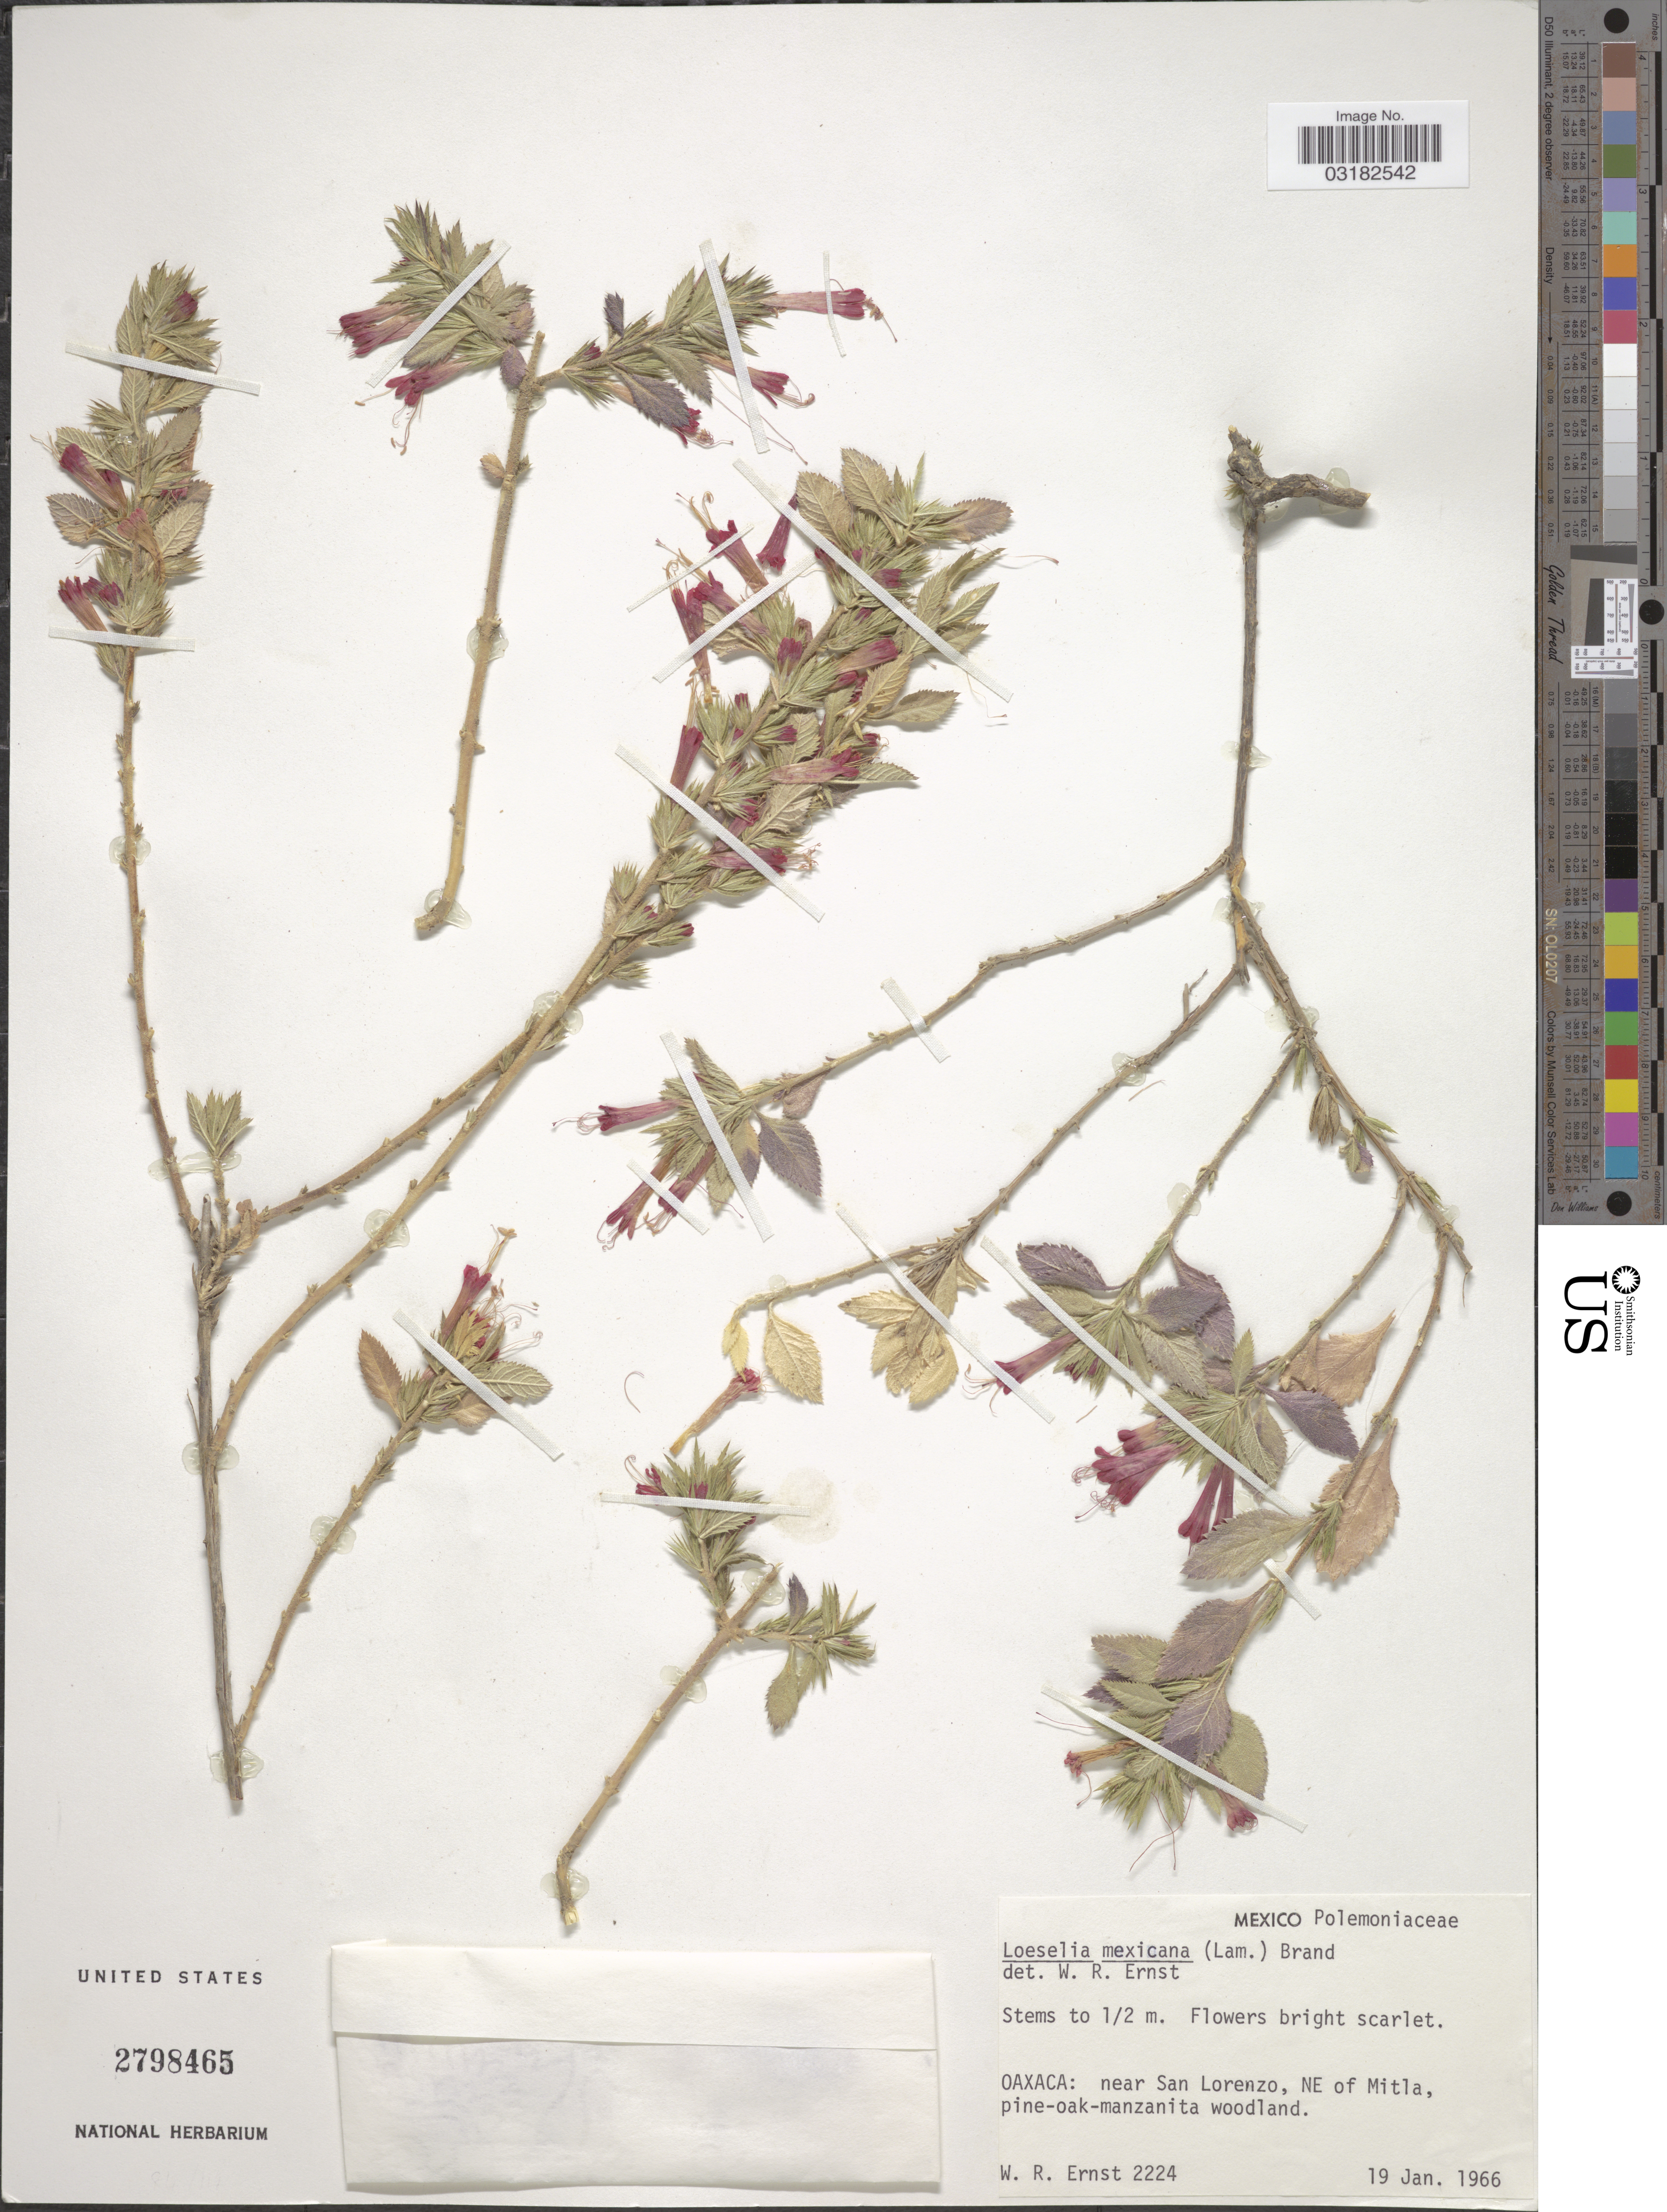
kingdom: Plantae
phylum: Tracheophyta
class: Magnoliopsida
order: Ericales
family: Polemoniaceae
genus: Loeselia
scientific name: Loeselia mexicana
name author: (Lam.) Brand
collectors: W. R. Ernst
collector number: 2224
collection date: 1966-01-19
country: Mexico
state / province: Oaxaca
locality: Near San Lorenzo, NE of Mitla.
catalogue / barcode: US 2798465